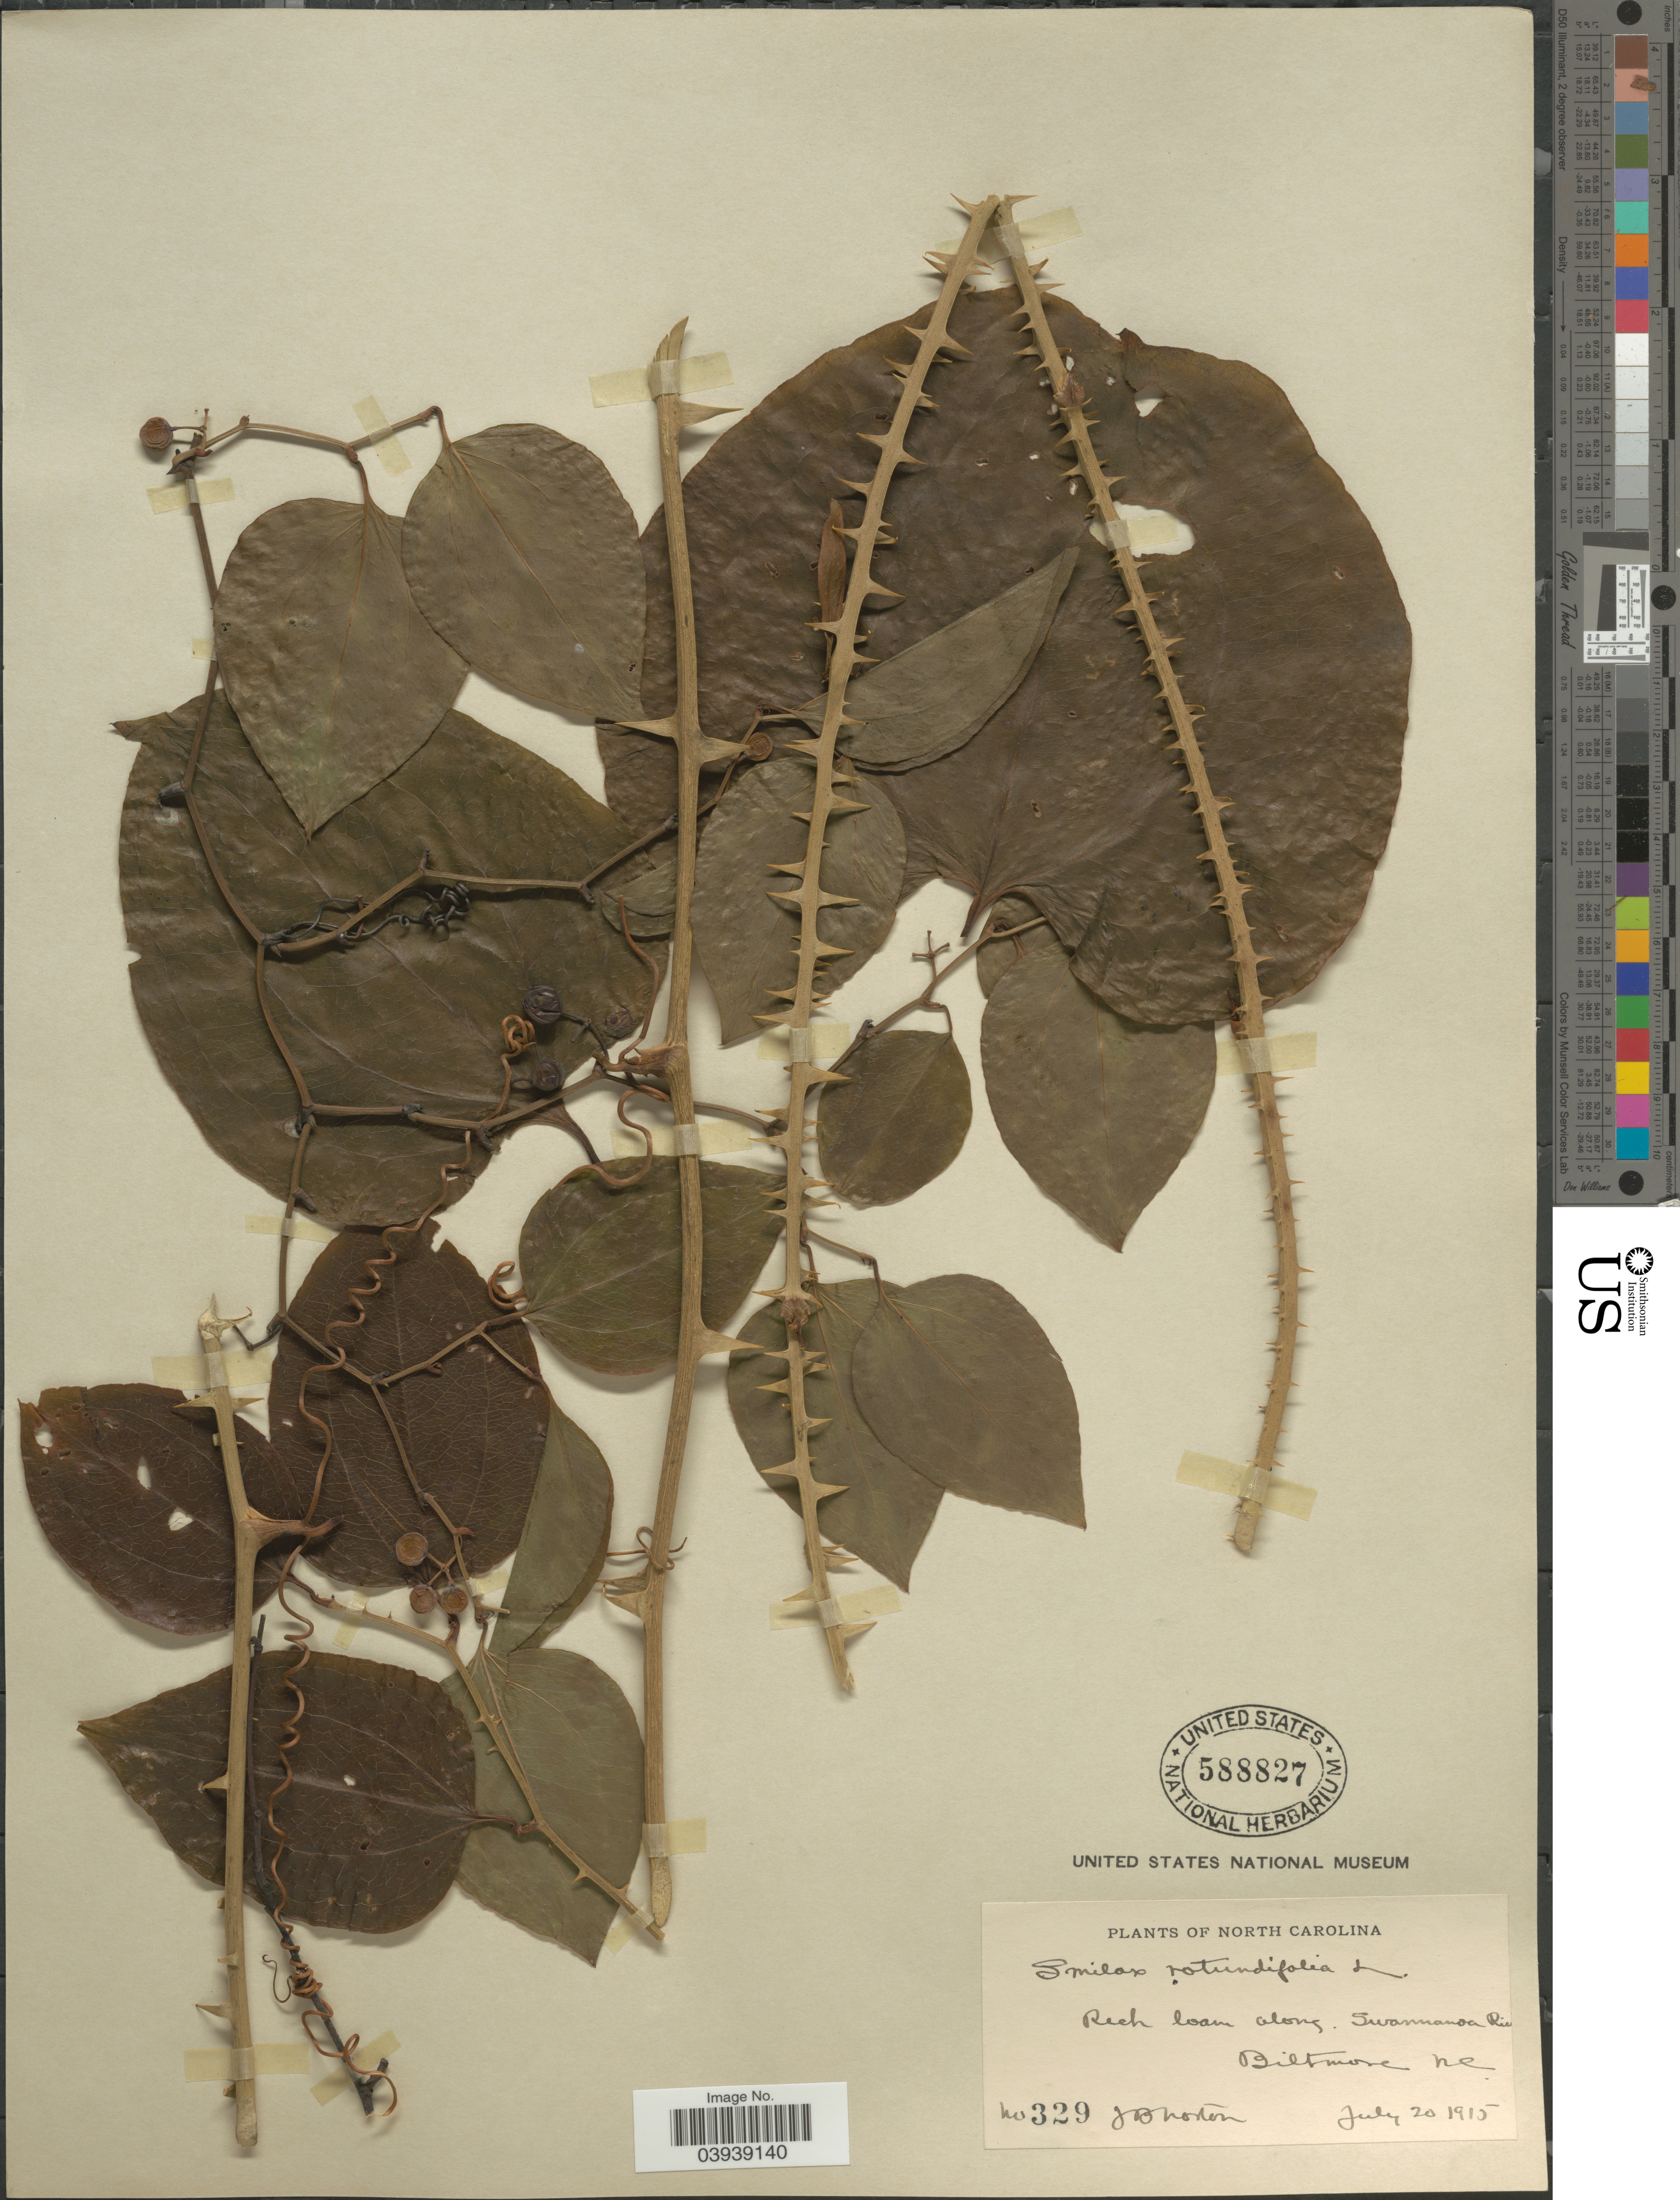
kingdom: Plantae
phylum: Tracheophyta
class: Liliopsida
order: Liliales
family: Smilacaceae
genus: Smilax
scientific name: Smilax rotundifolia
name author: L.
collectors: J. B. Norton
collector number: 329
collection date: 1915-07-20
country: United States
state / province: North Carolina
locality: Rich loam along Swannanoa River. Biltmore.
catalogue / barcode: US 588827